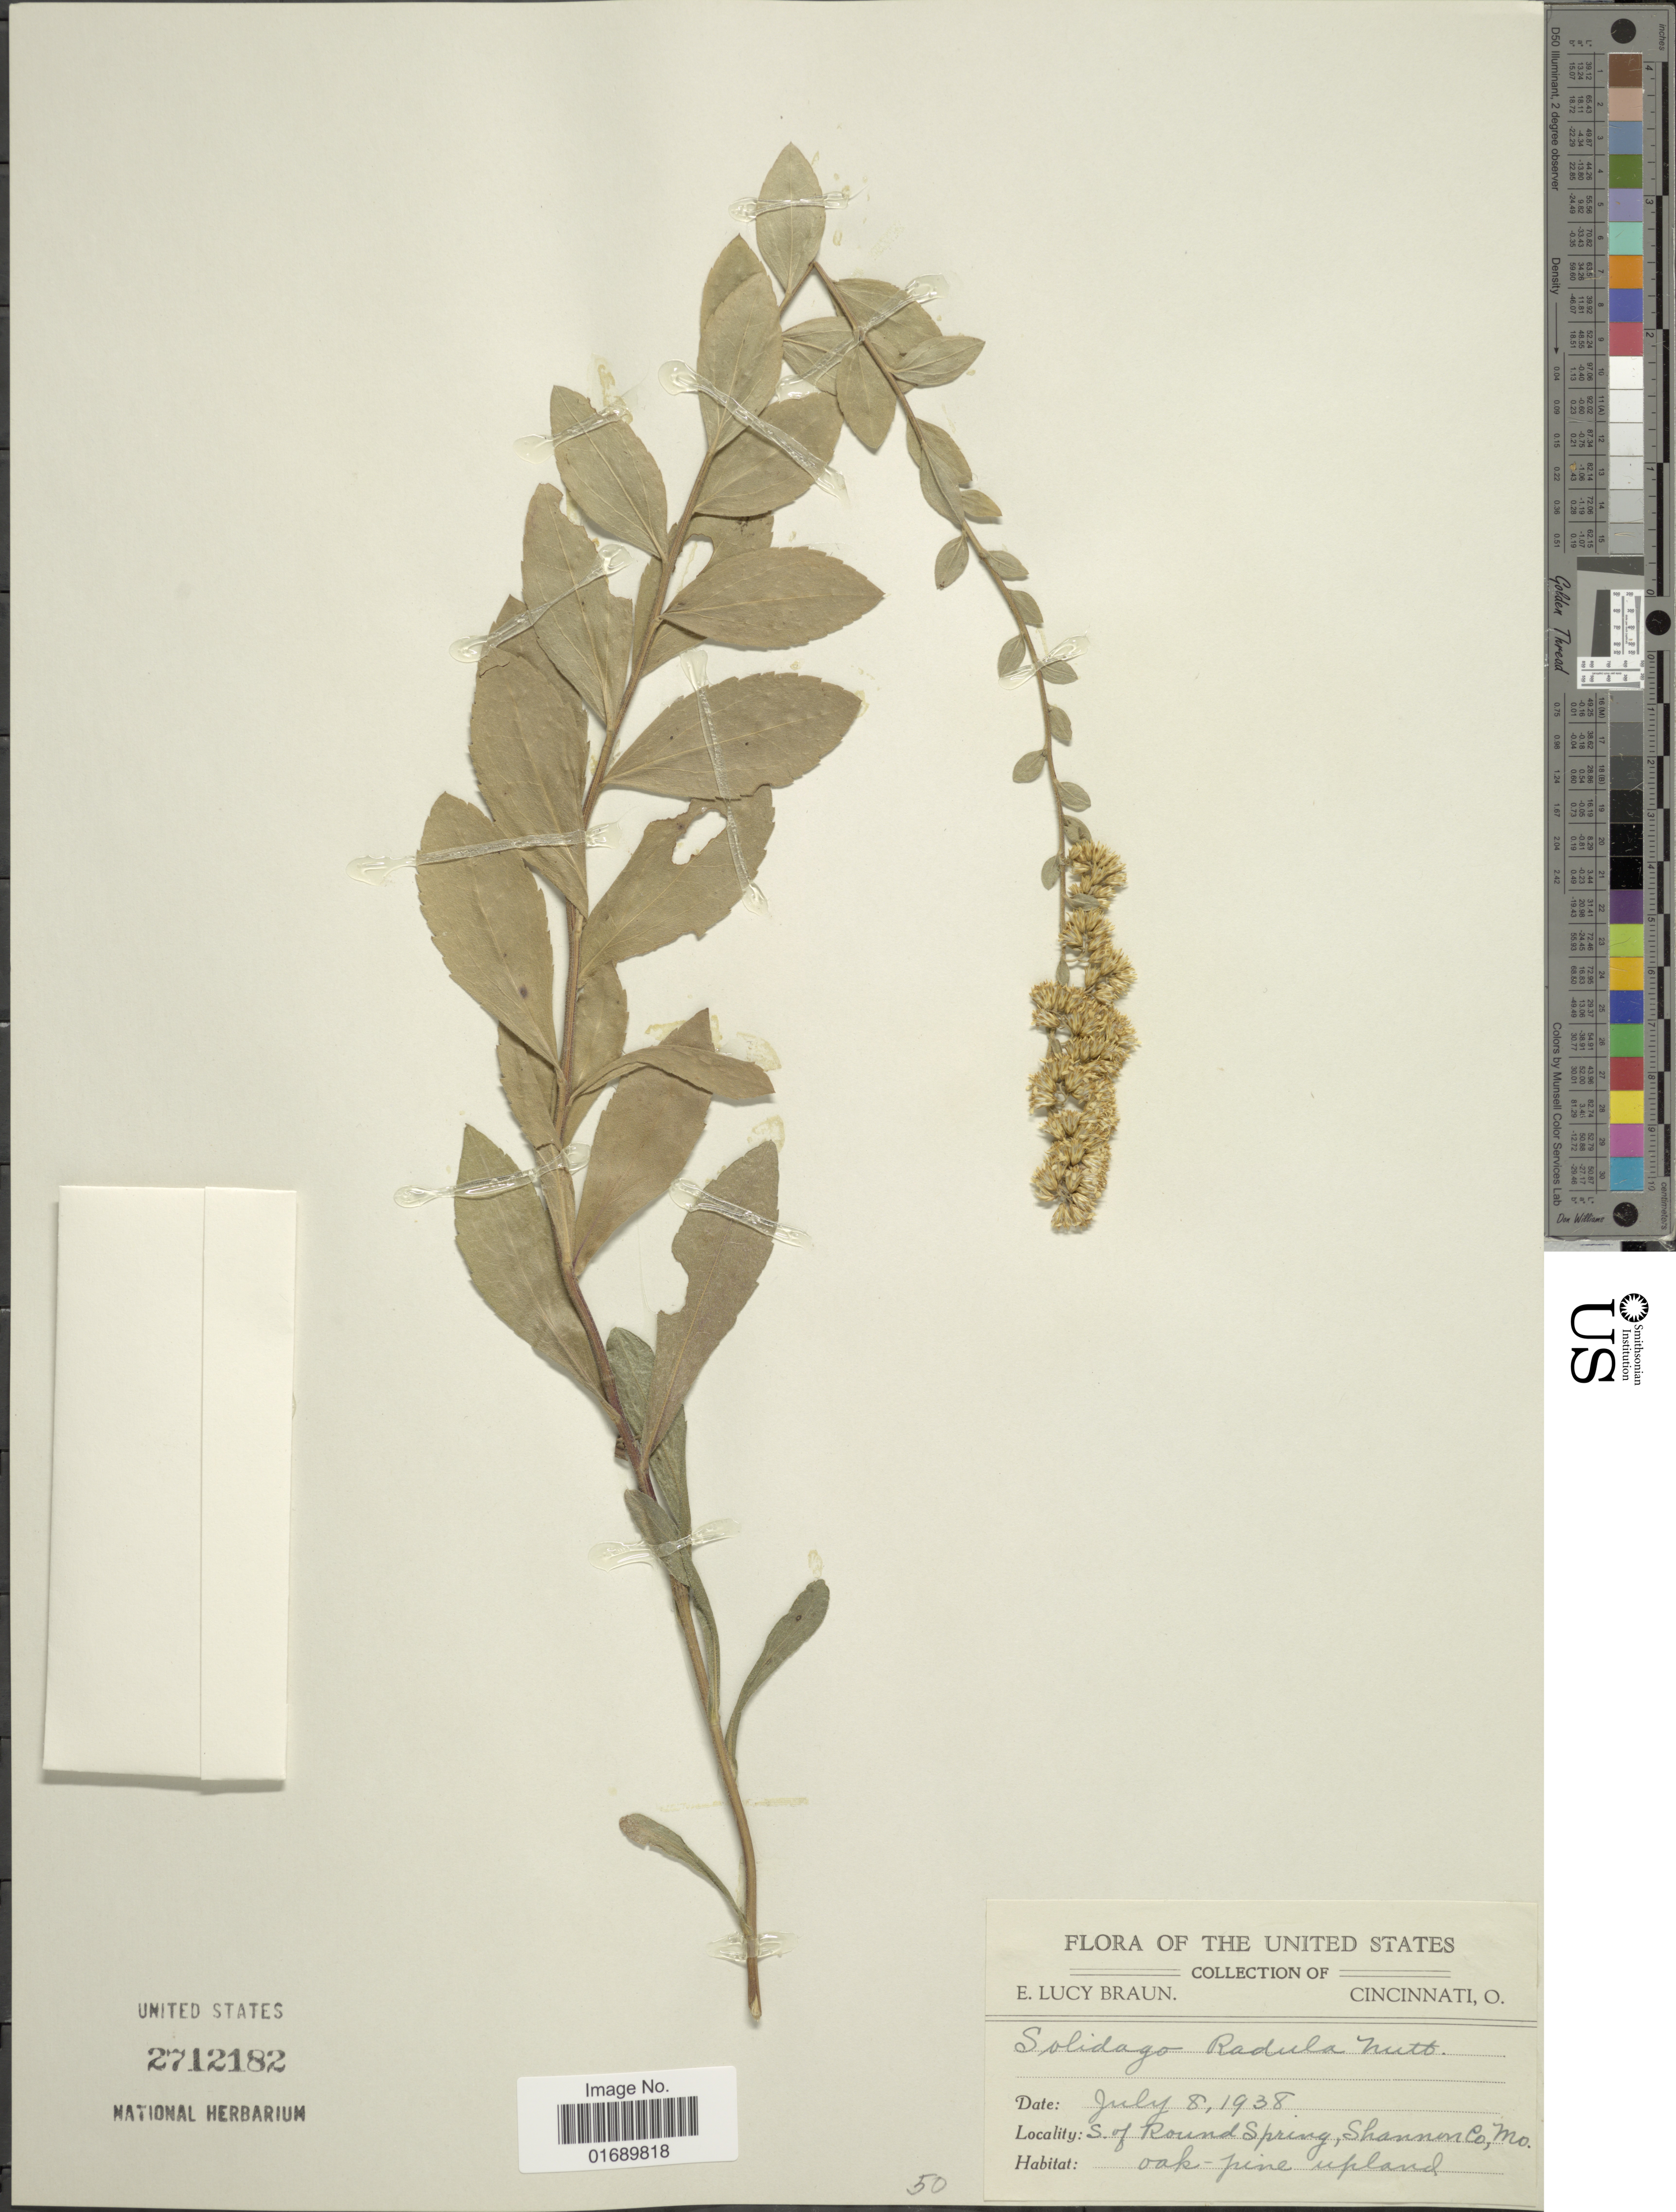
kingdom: Plantae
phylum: Tracheophyta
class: Magnoliopsida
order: Asterales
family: Asteraceae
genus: Solidago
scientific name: Solidago radula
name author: Nutt.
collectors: E. L. Braun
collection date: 1938-07-08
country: United States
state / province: Missouri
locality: S. of Round Spring, Shannon Co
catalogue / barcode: US 2712182